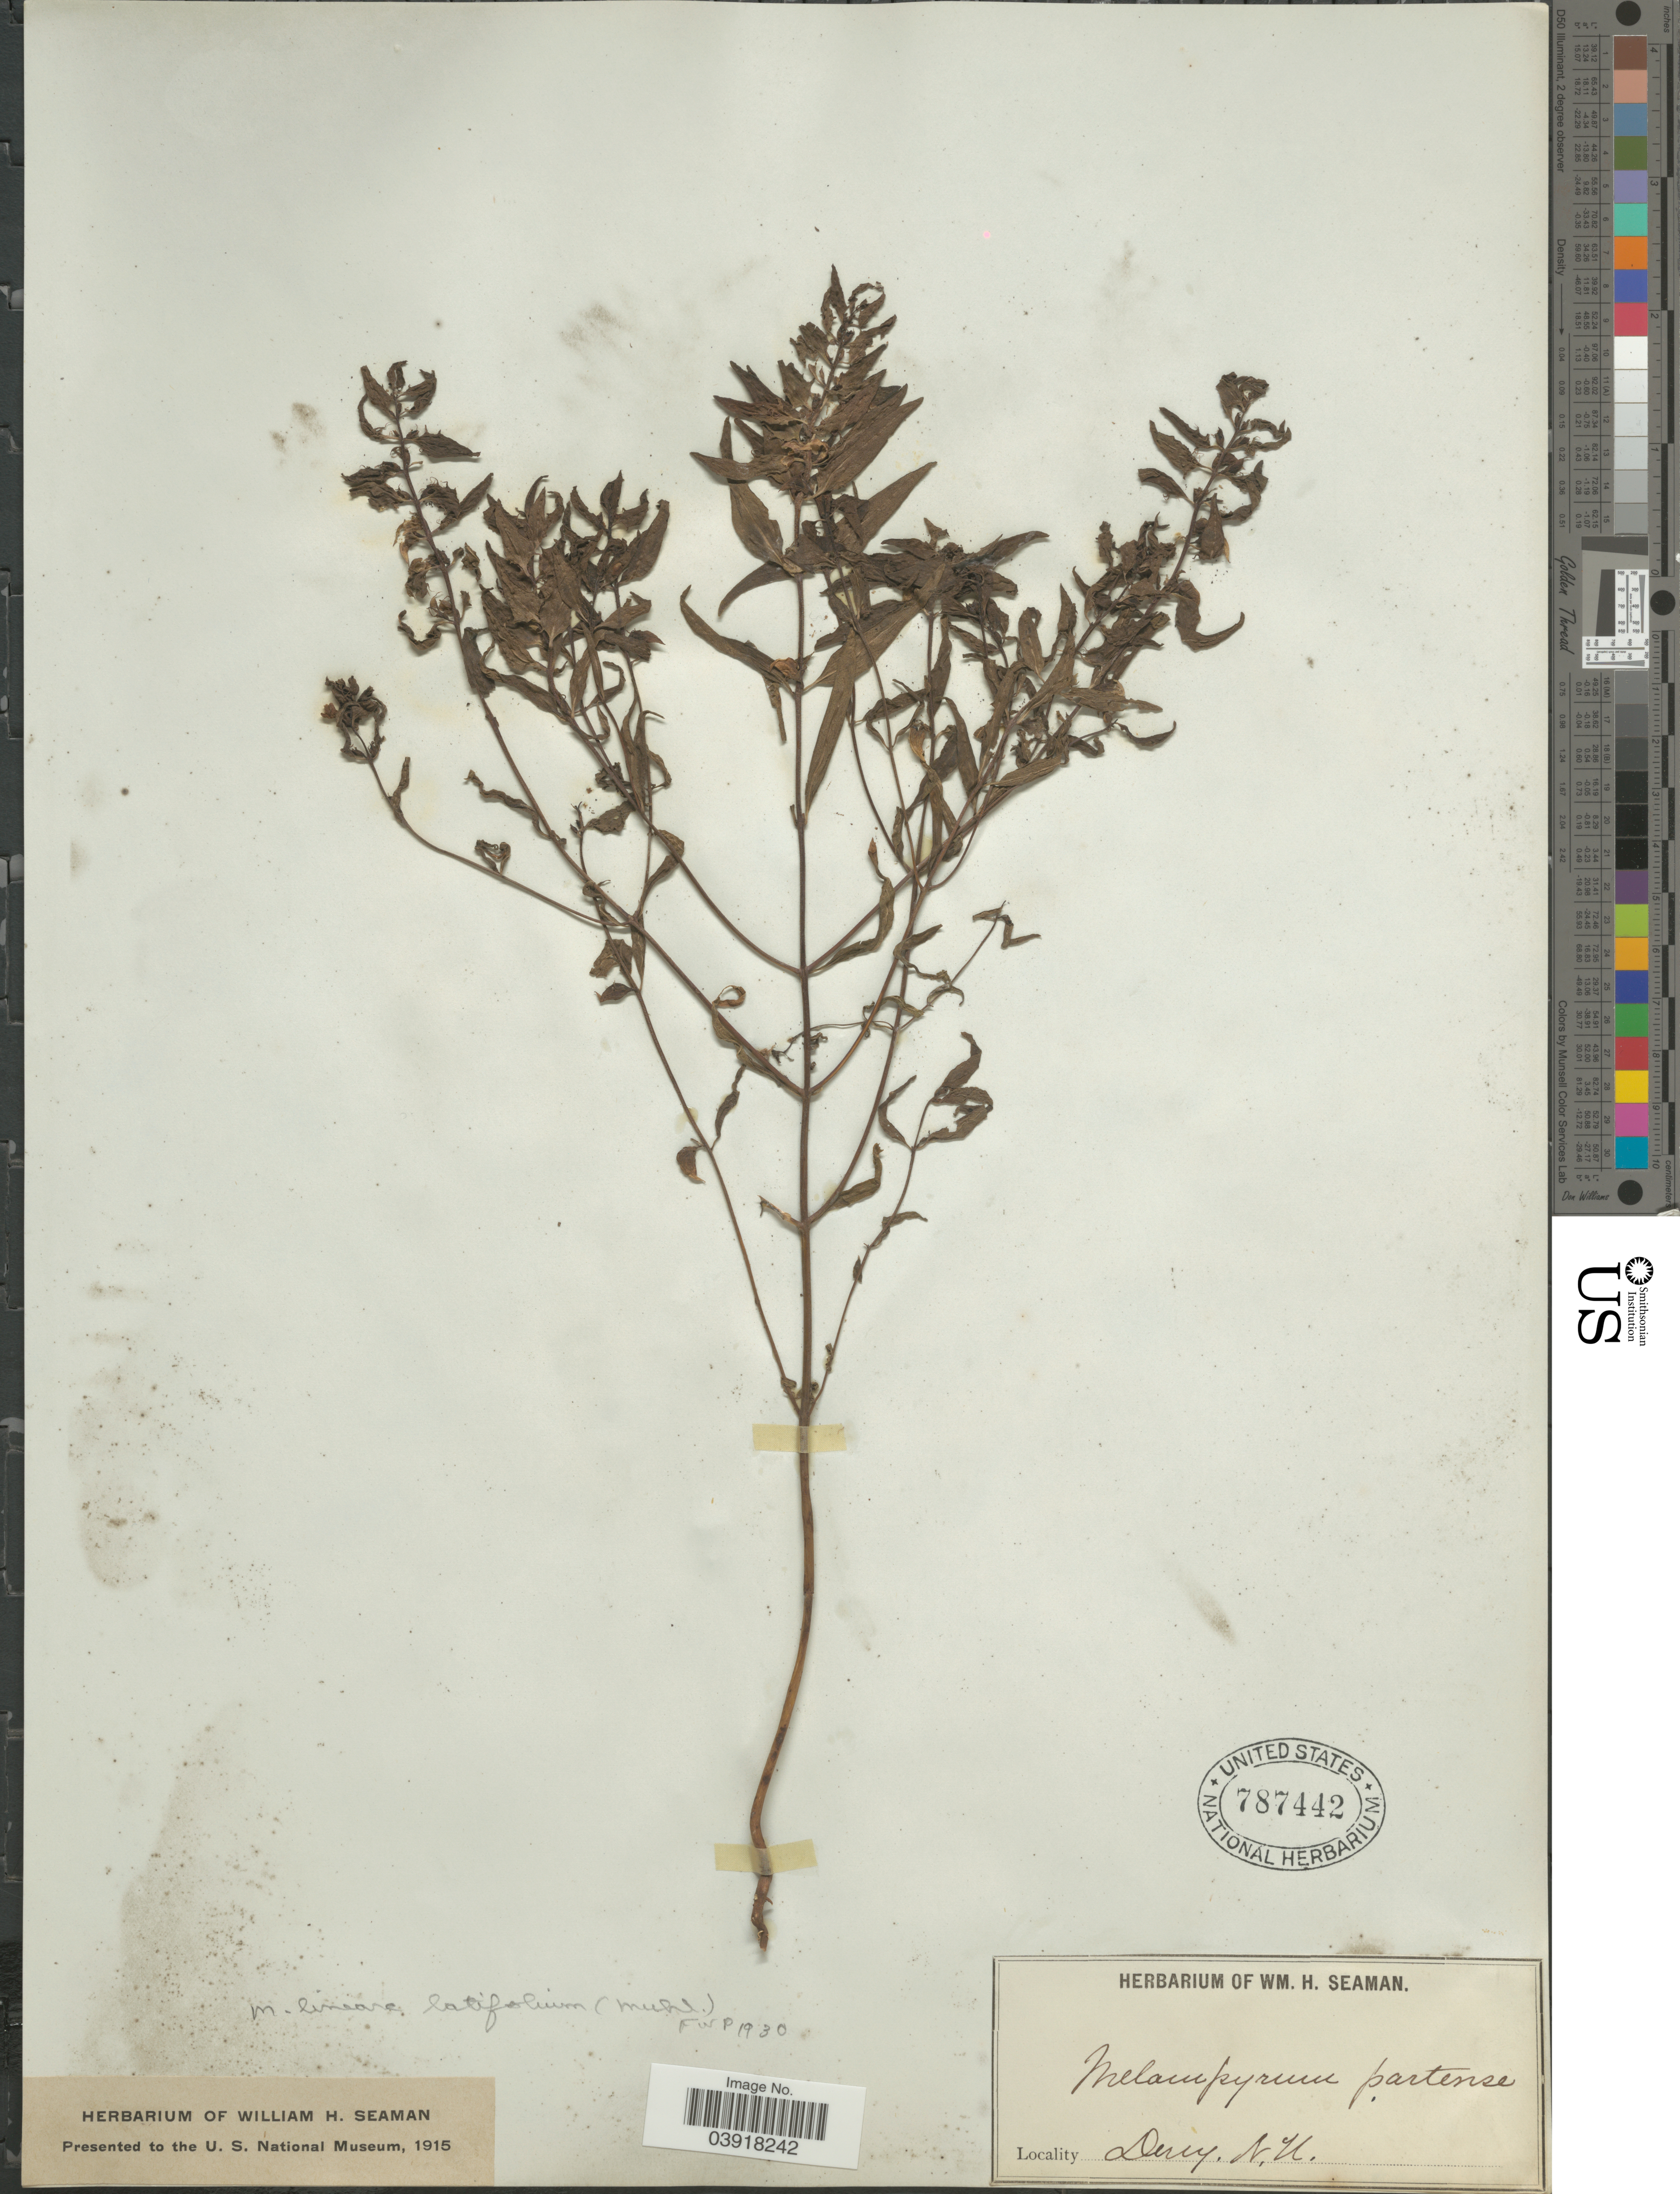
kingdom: Plantae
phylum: Tracheophyta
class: Magnoliopsida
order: Lamiales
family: Orobanchaceae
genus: Melampyrum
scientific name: Melampyrum lineare var. latifolium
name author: (Muhl.) P. Beauv.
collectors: Ex herb. W. H. Seaman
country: United States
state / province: New Hampshire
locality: Derry, N. H.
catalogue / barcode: US 787442